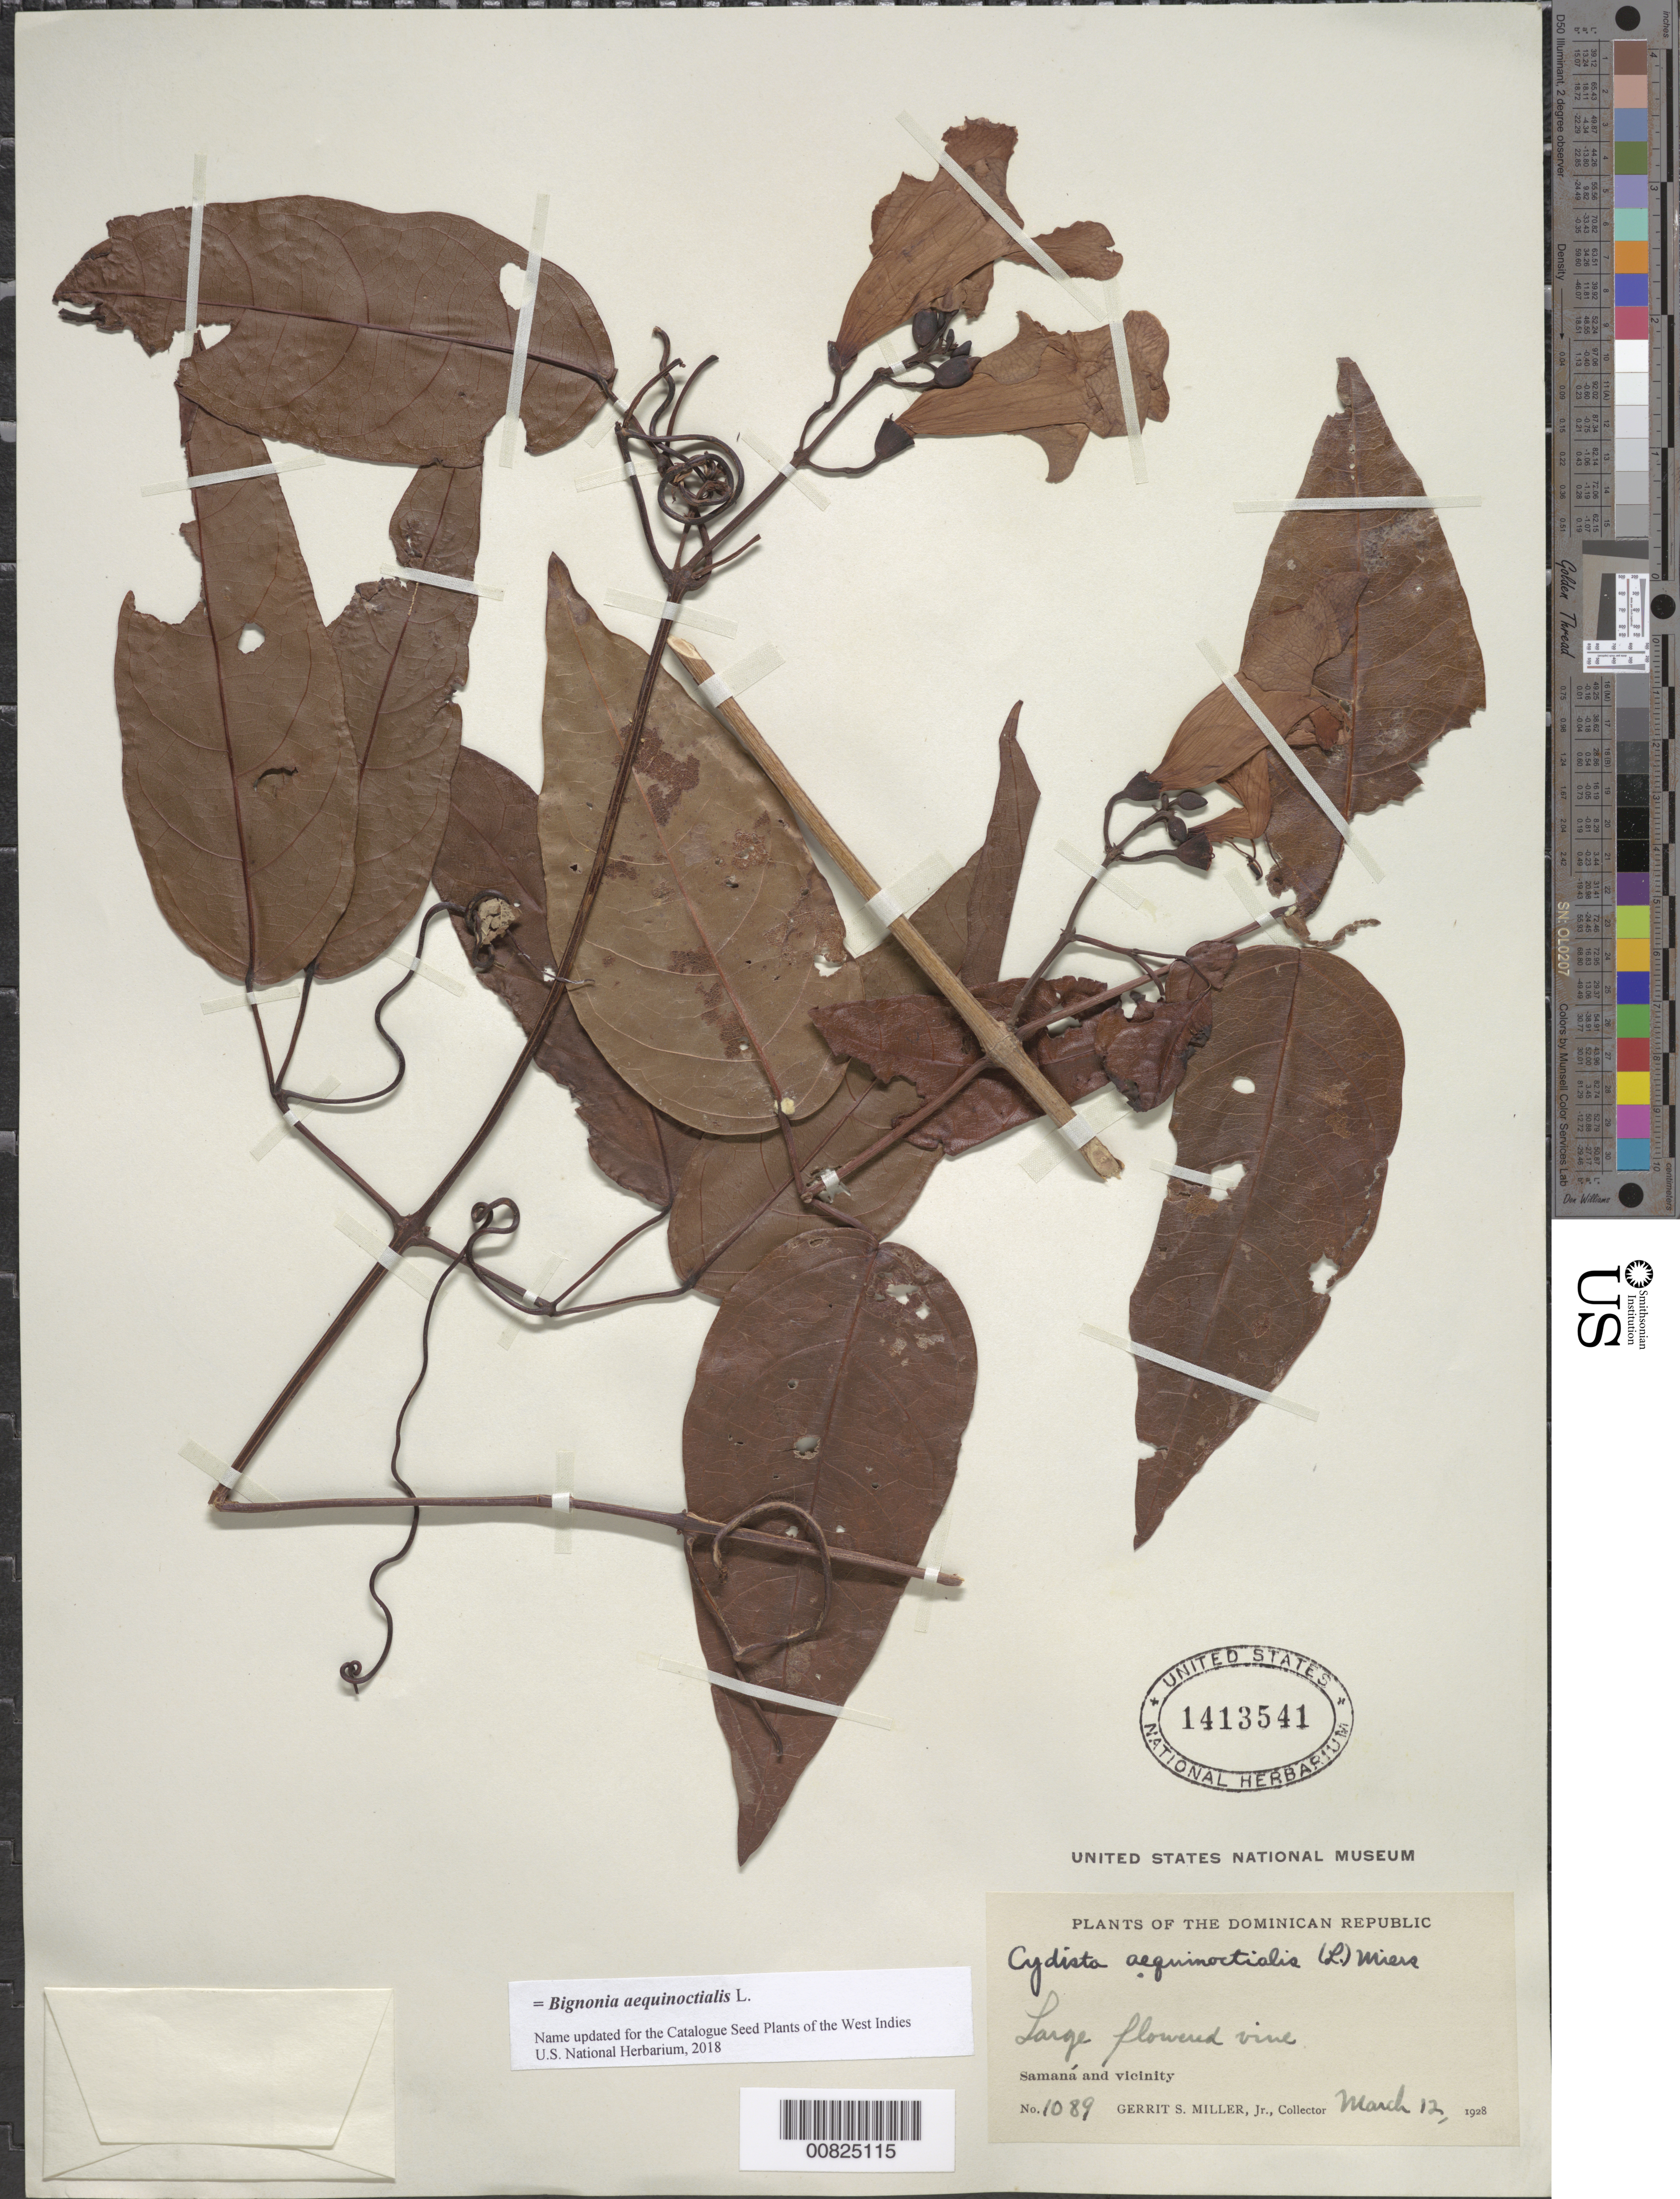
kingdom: Plantae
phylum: Tracheophyta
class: Magnoliopsida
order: Lamiales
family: Bignoniaceae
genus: Bignonia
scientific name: Bignonia aequinoctialis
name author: L.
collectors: G. S. Miller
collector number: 1089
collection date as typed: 12 Mar 1928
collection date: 1928-03-12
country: Dominican Republic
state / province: Samana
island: Hispaniola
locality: Samaná and vicinity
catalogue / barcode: US 1413541